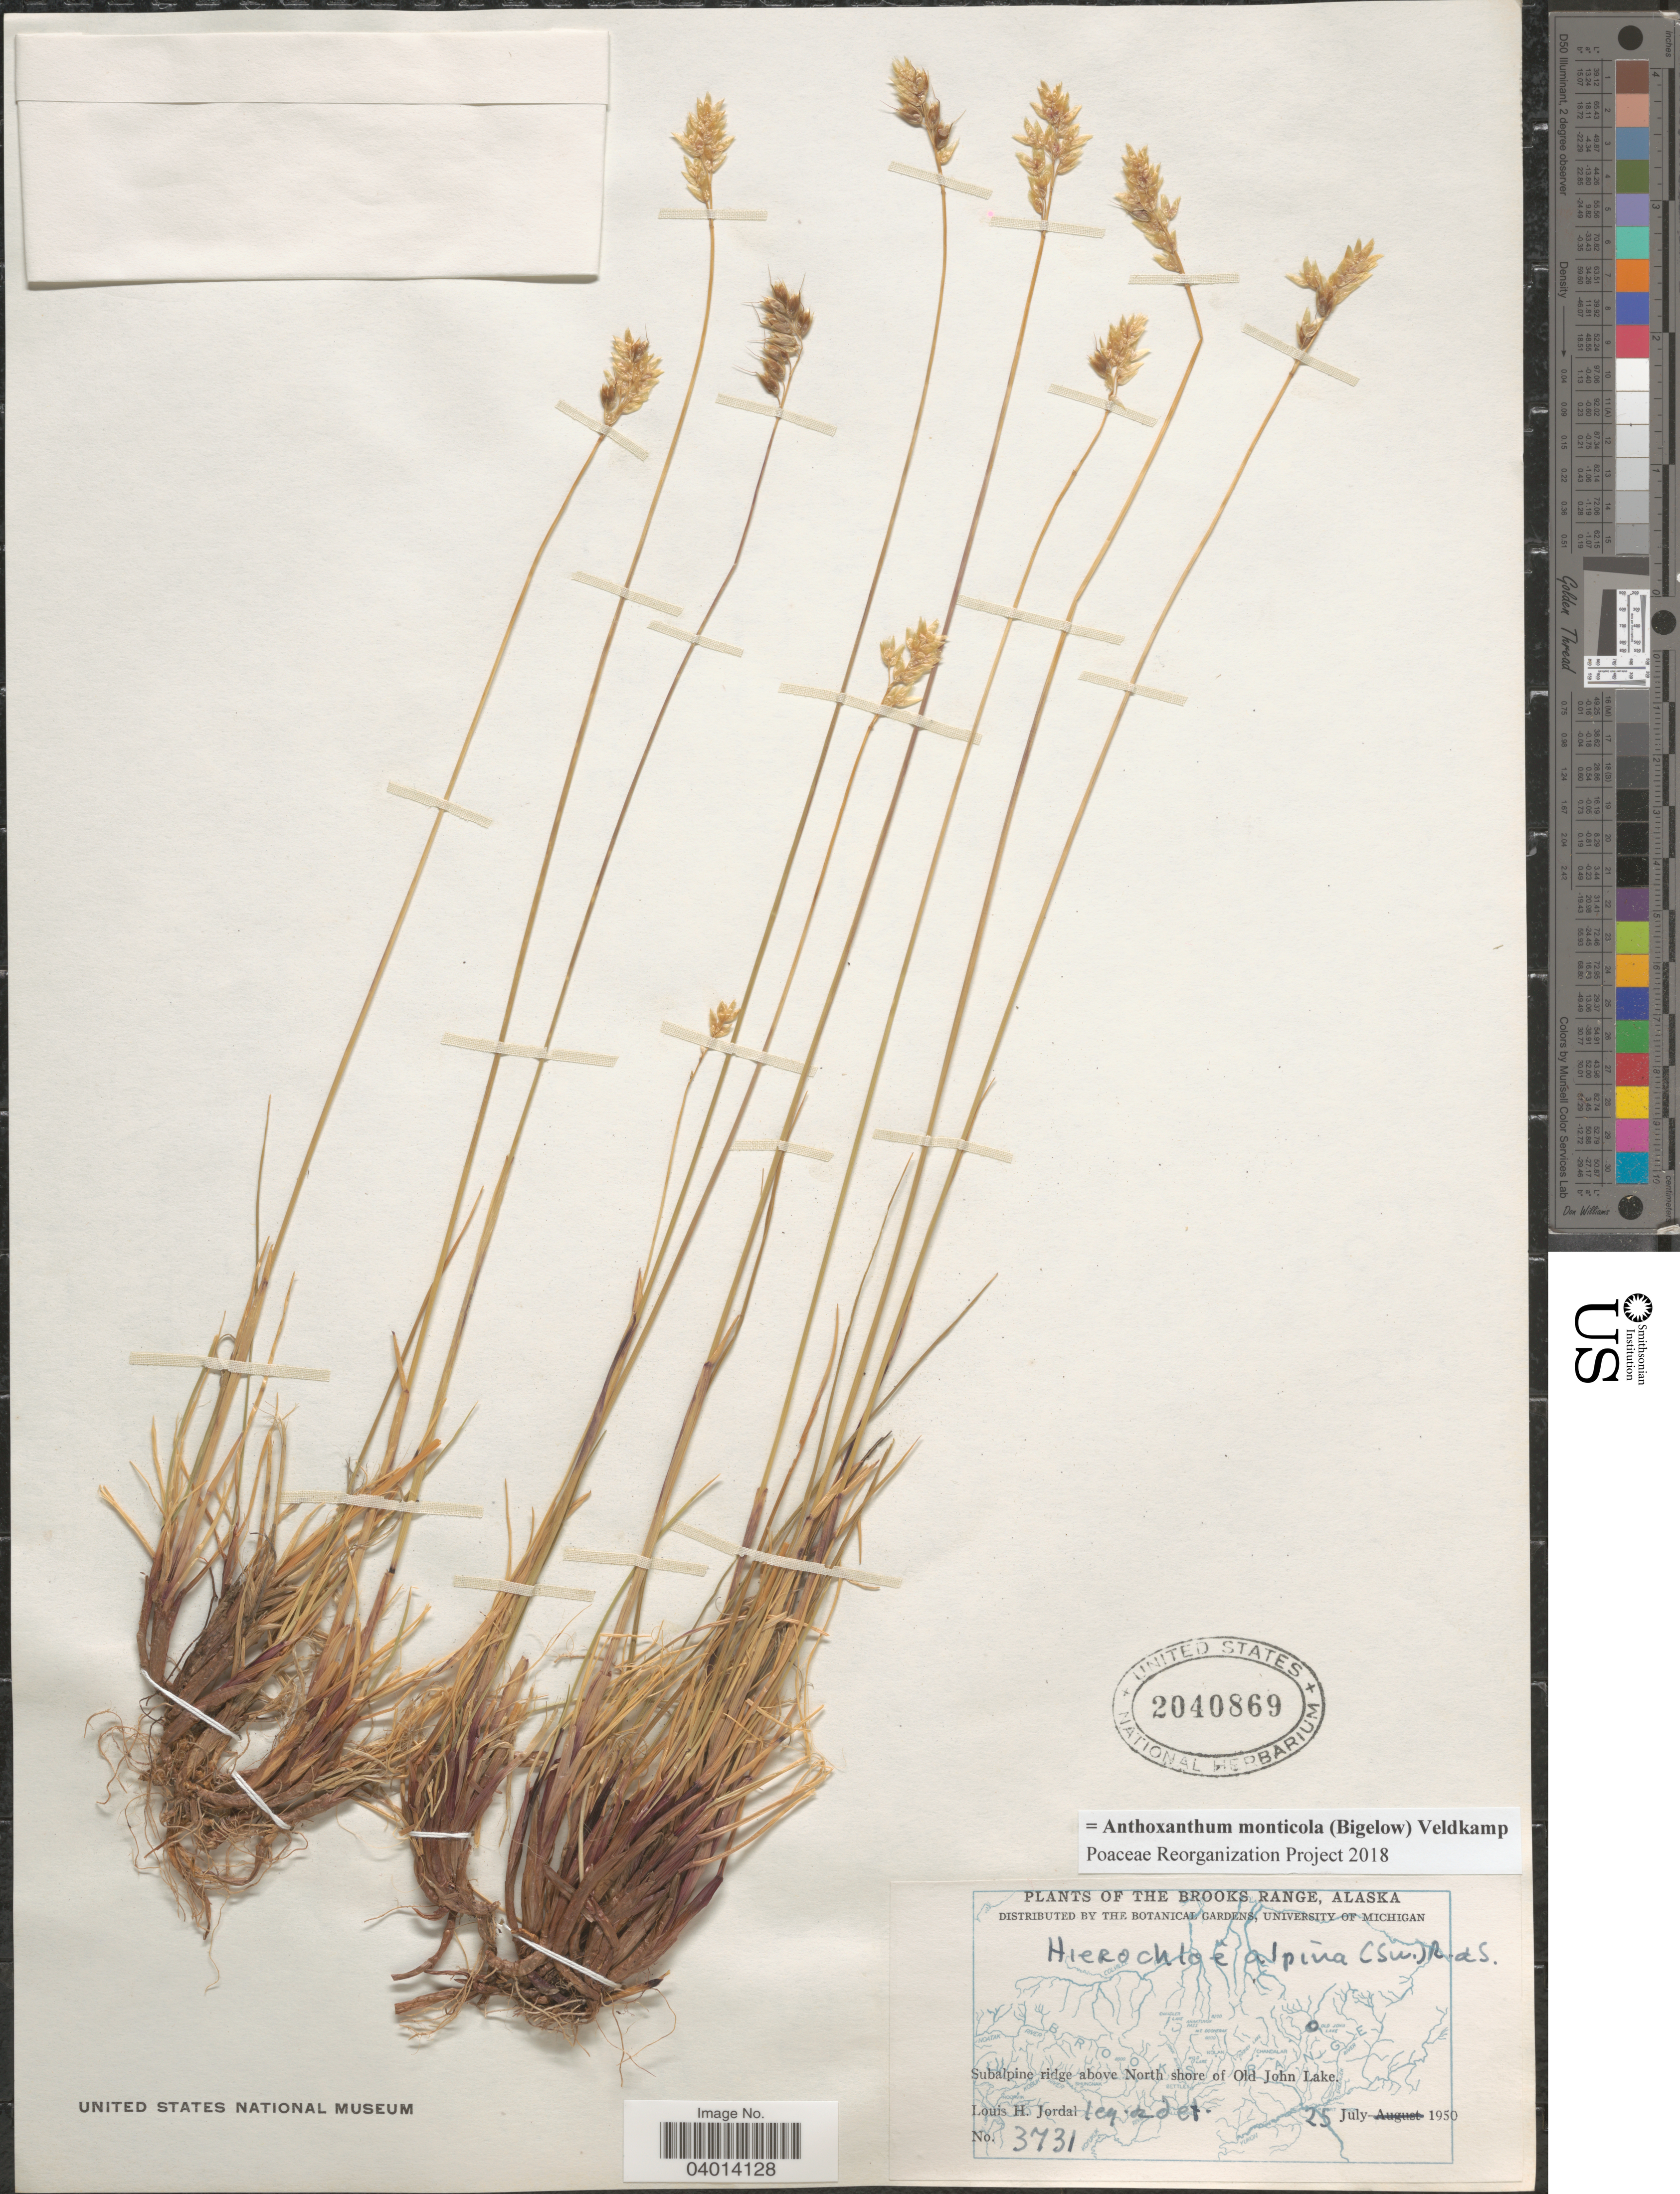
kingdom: Plantae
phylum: Tracheophyta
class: Liliopsida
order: Poales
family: Poaceae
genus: Anthoxanthum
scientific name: Anthoxanthum monticola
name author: (Bigelow) Veldkamp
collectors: L. Jordal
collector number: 3731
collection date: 1950-07-25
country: United States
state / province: Alaska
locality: The Brooks Range. Subalpine ridge above North shore of Old John Lake.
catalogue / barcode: US 2040869